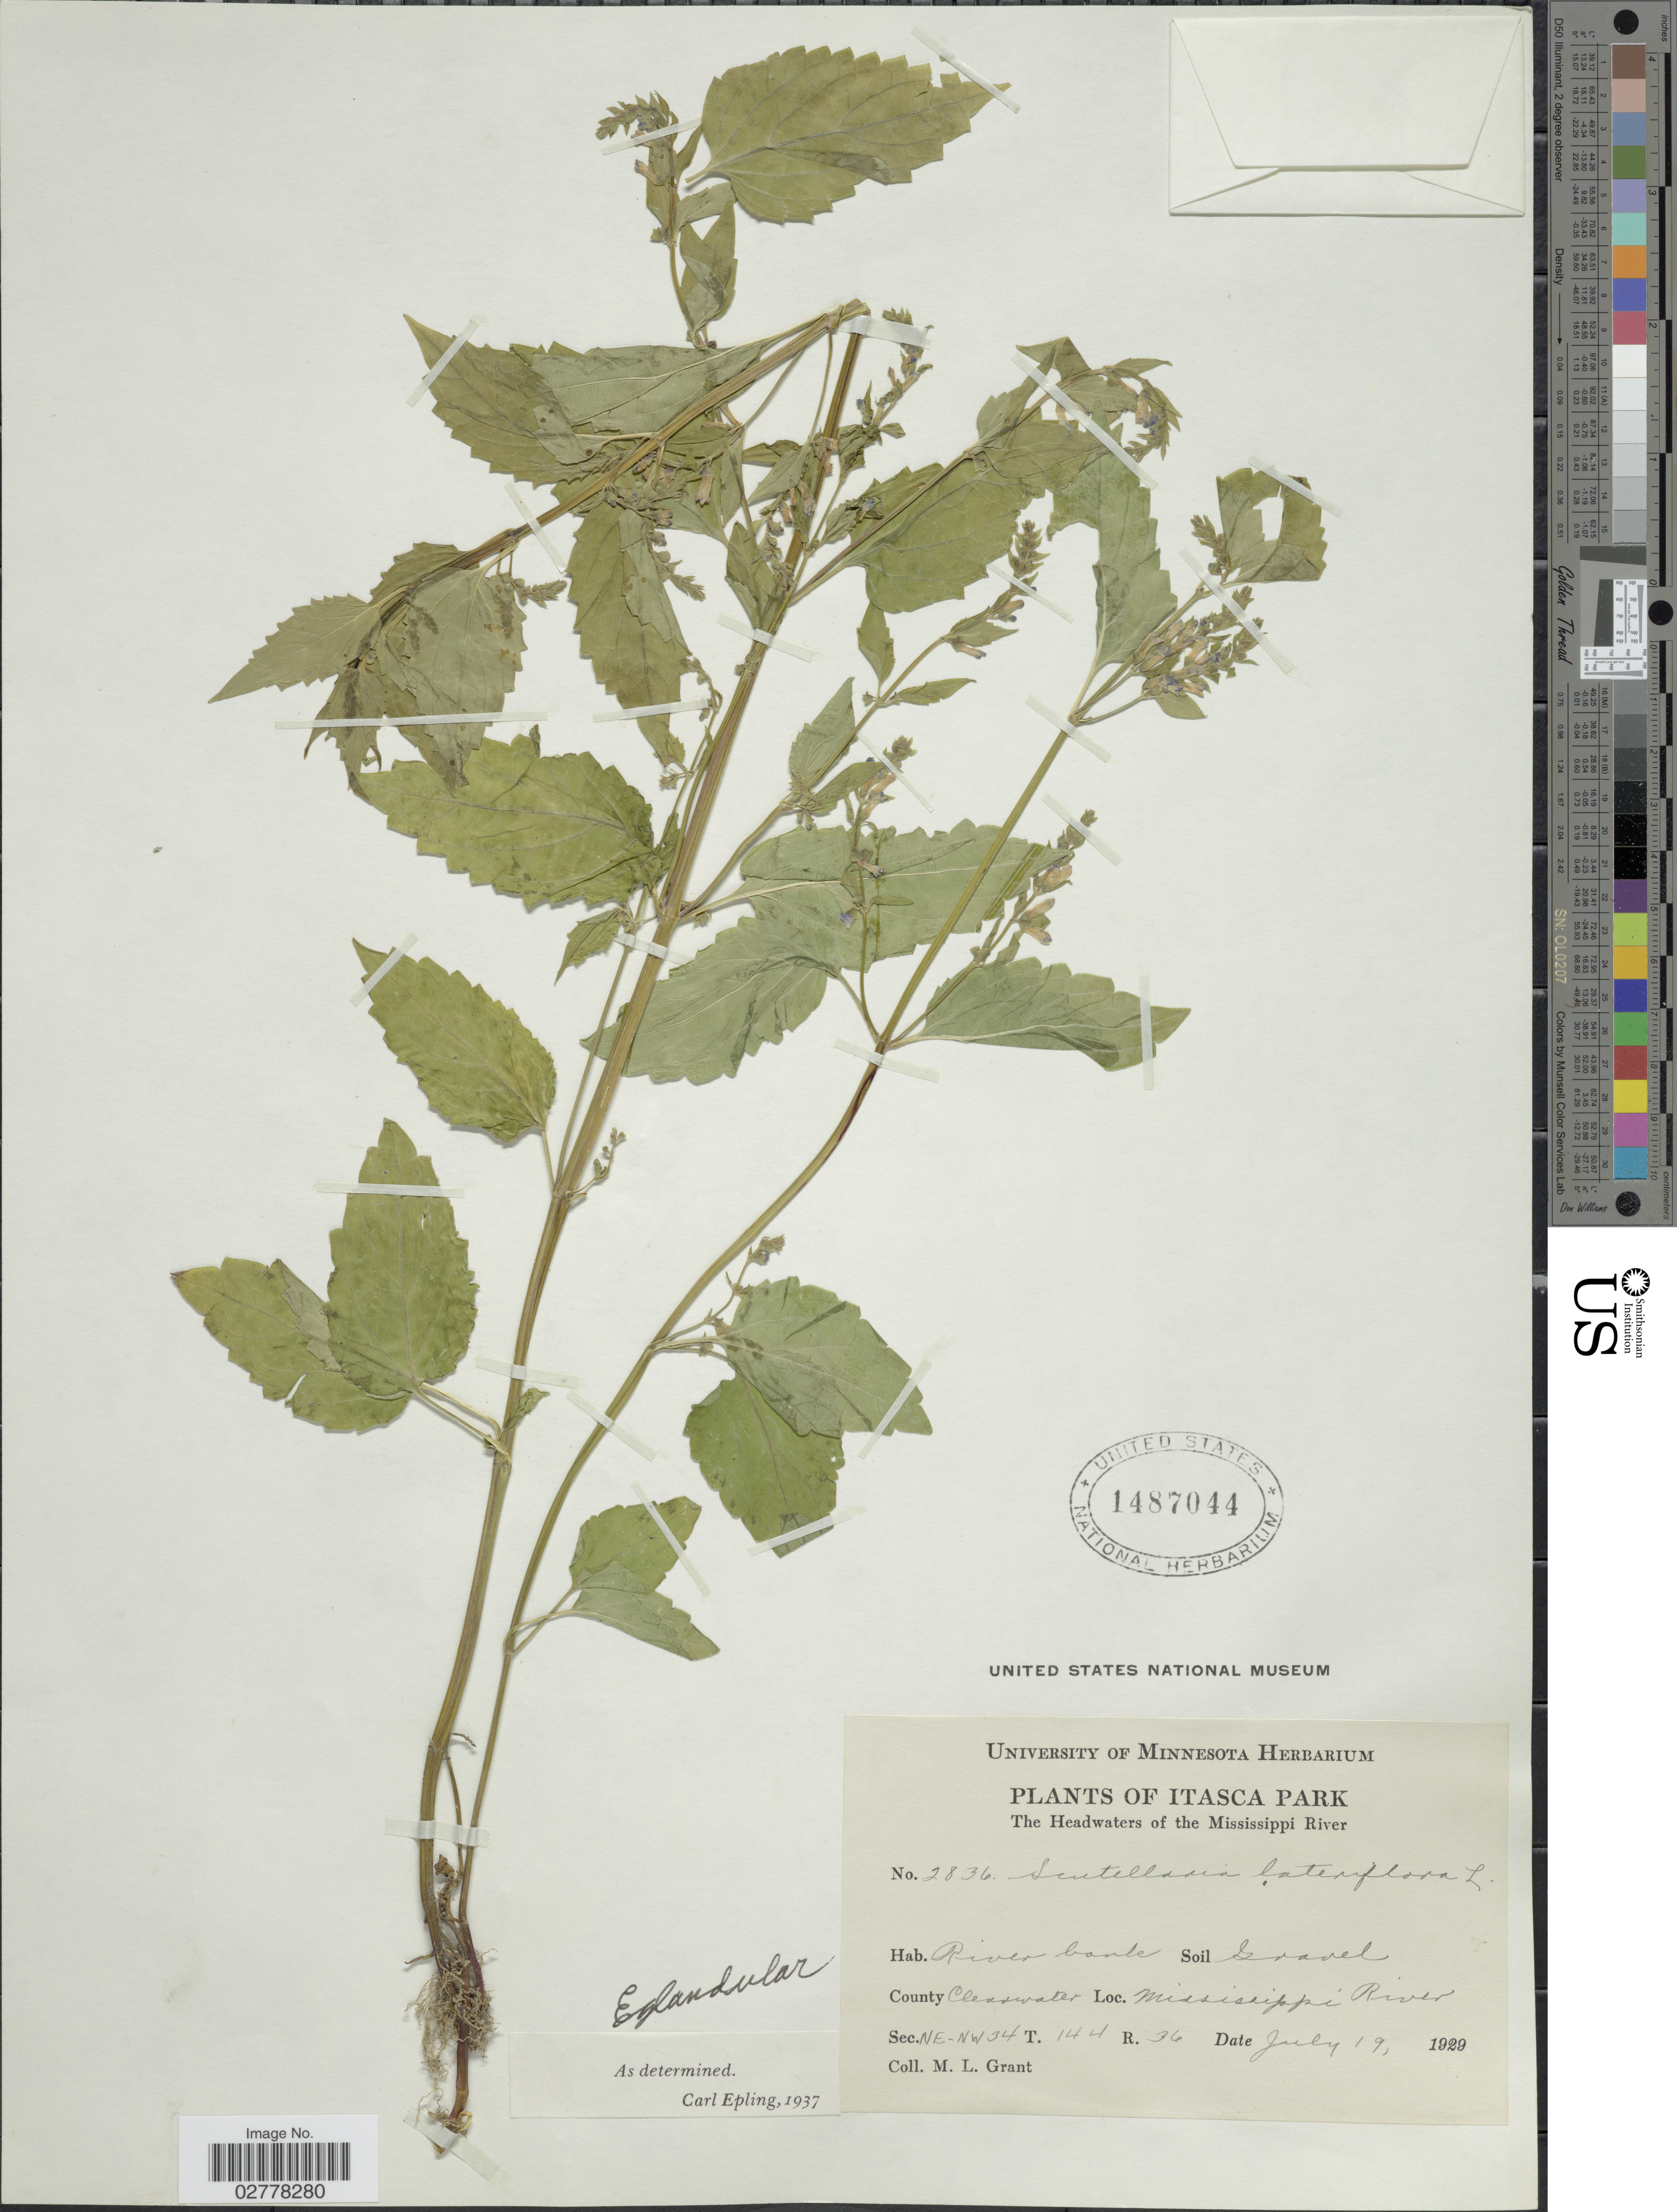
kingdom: Plantae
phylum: Tracheophyta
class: Magnoliopsida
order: Lamiales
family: Lamiaceae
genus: Scutellaria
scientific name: Scutellaria lateriflora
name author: L.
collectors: M. L. Grant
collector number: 2836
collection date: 1929-07-19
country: United States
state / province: Minnesota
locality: Itasca Park. The Headwaters of the Mississippi River. County Clearwater. Mississippi River. Sec. NE-NW34 T. 144 R. 36.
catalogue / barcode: US 1487044